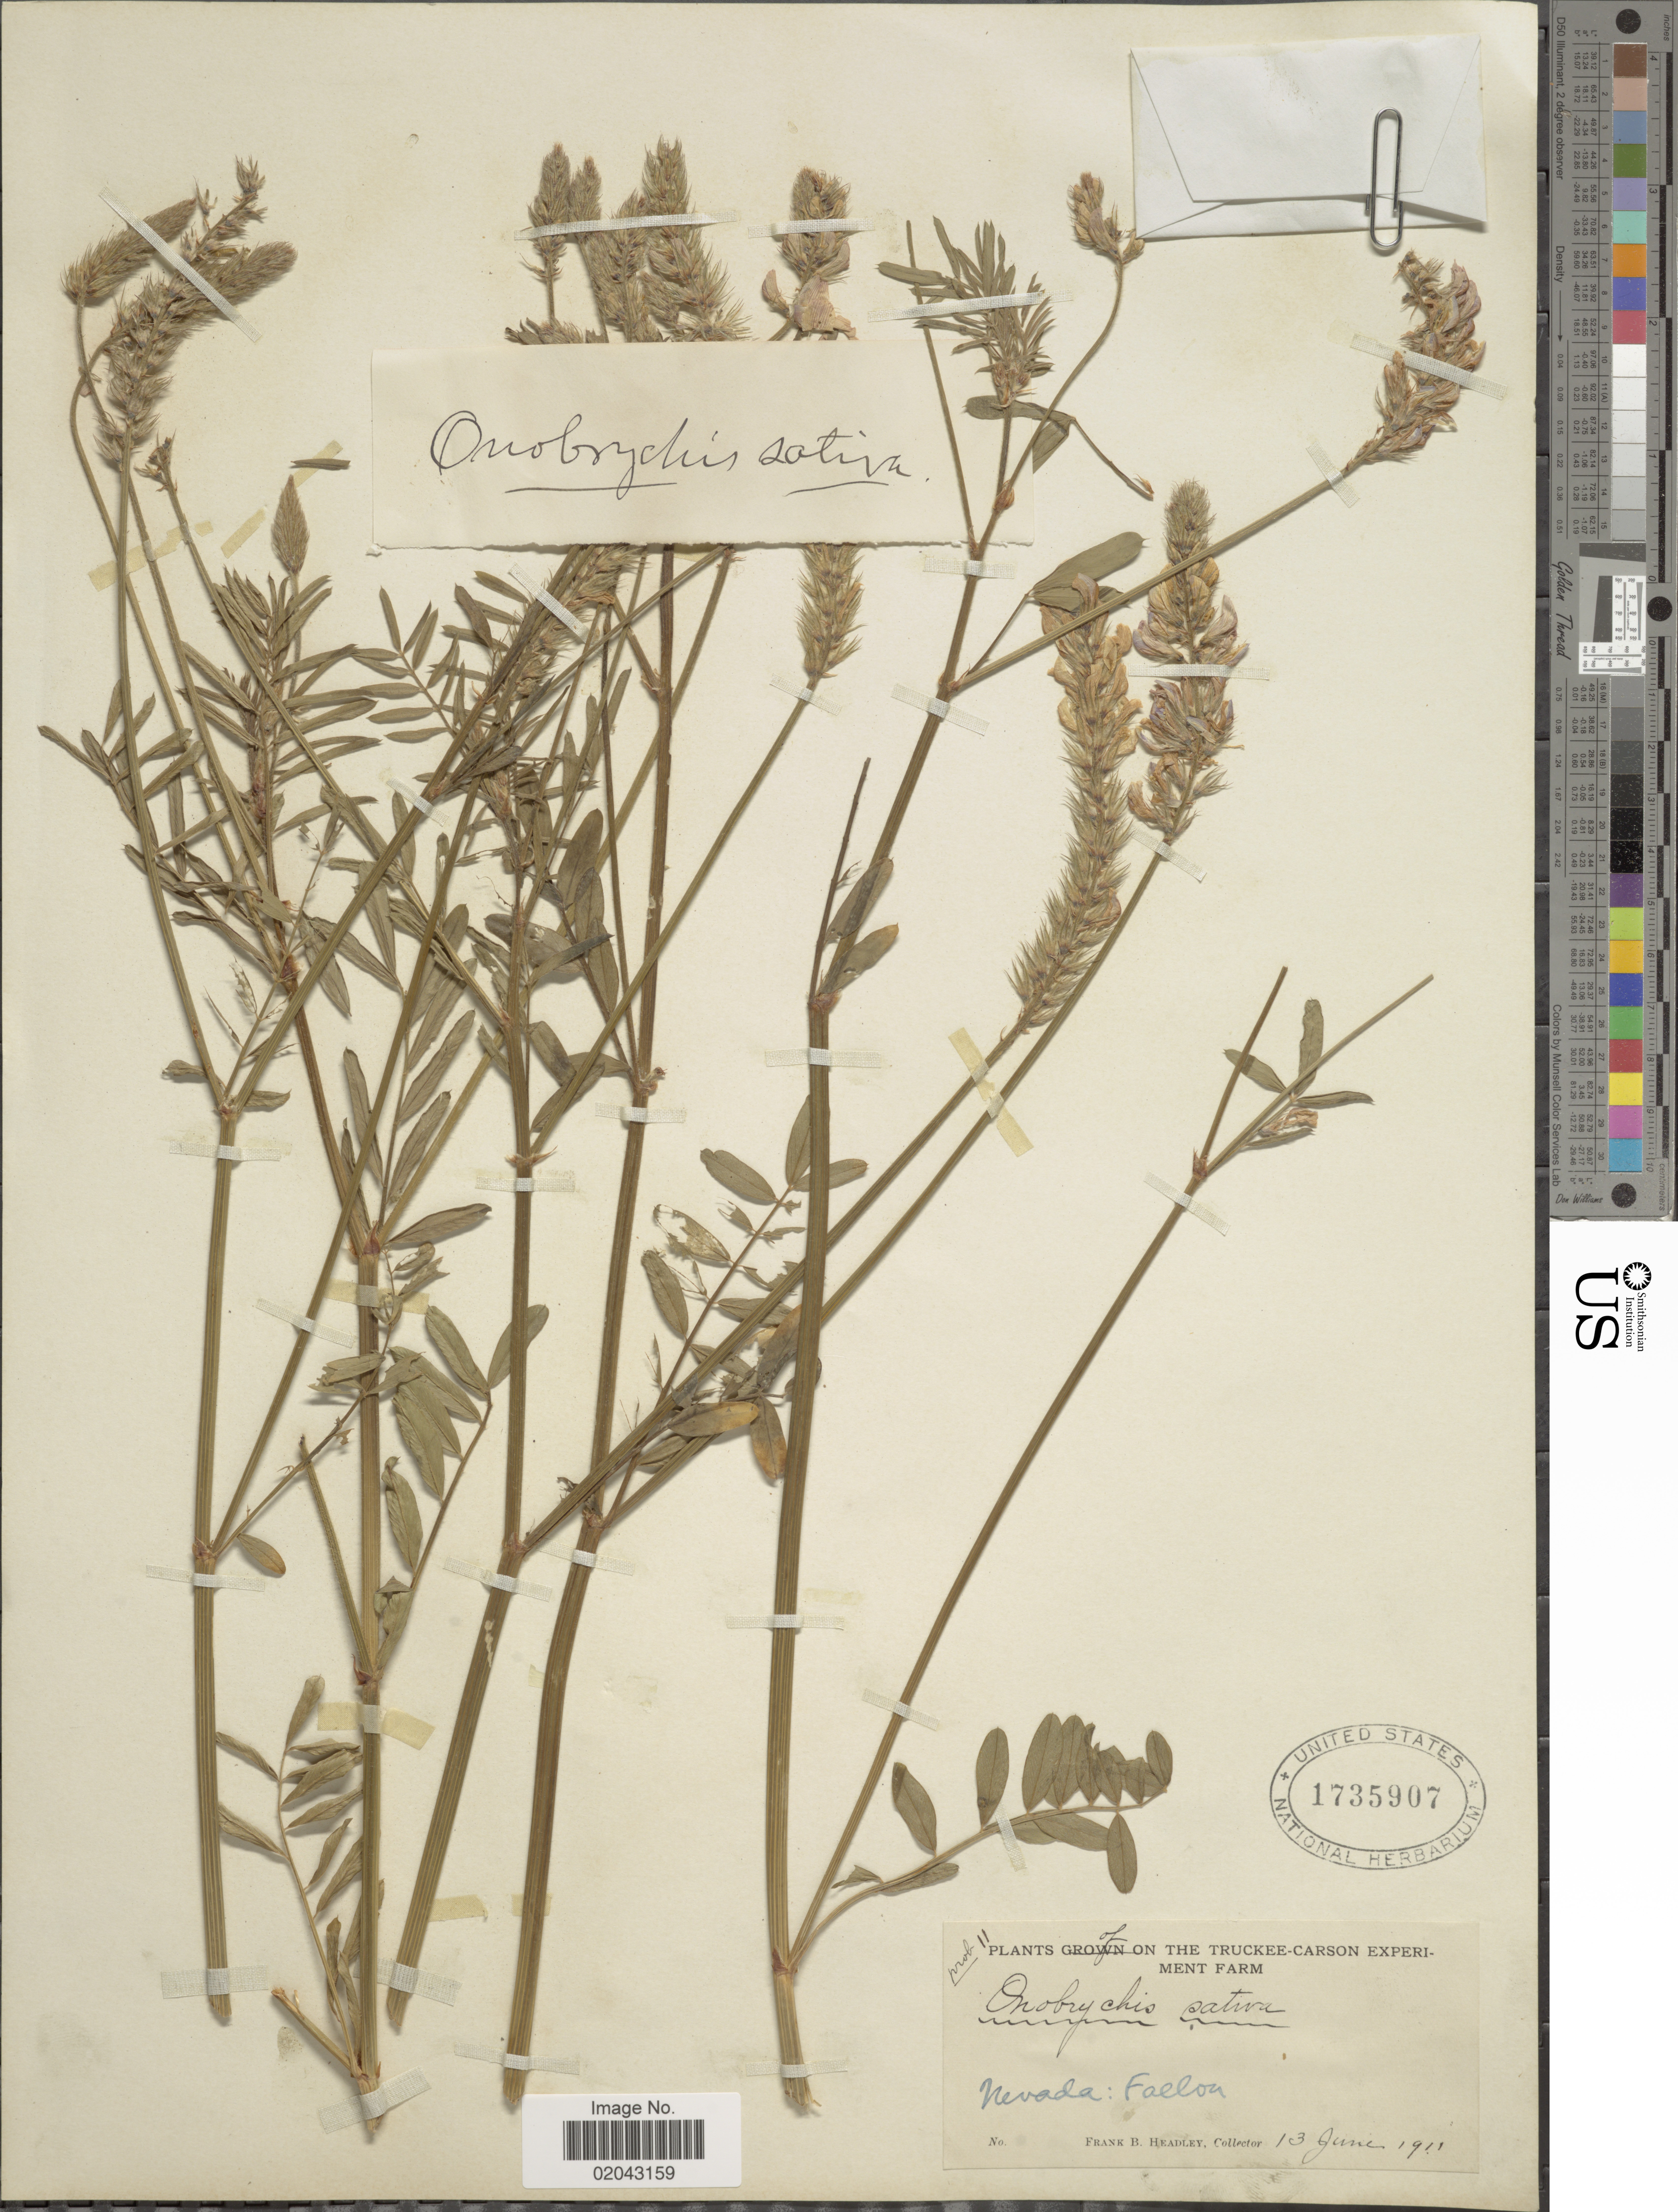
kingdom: Plantae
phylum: Tracheophyta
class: Magnoliopsida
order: Fabales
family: Fabaceae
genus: Onobrychis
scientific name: Onobrychis sativa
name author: Lam.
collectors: F. B. Headley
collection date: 1911-06-13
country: United States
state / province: Nevada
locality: Fallon, Nevada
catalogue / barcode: US 1735907